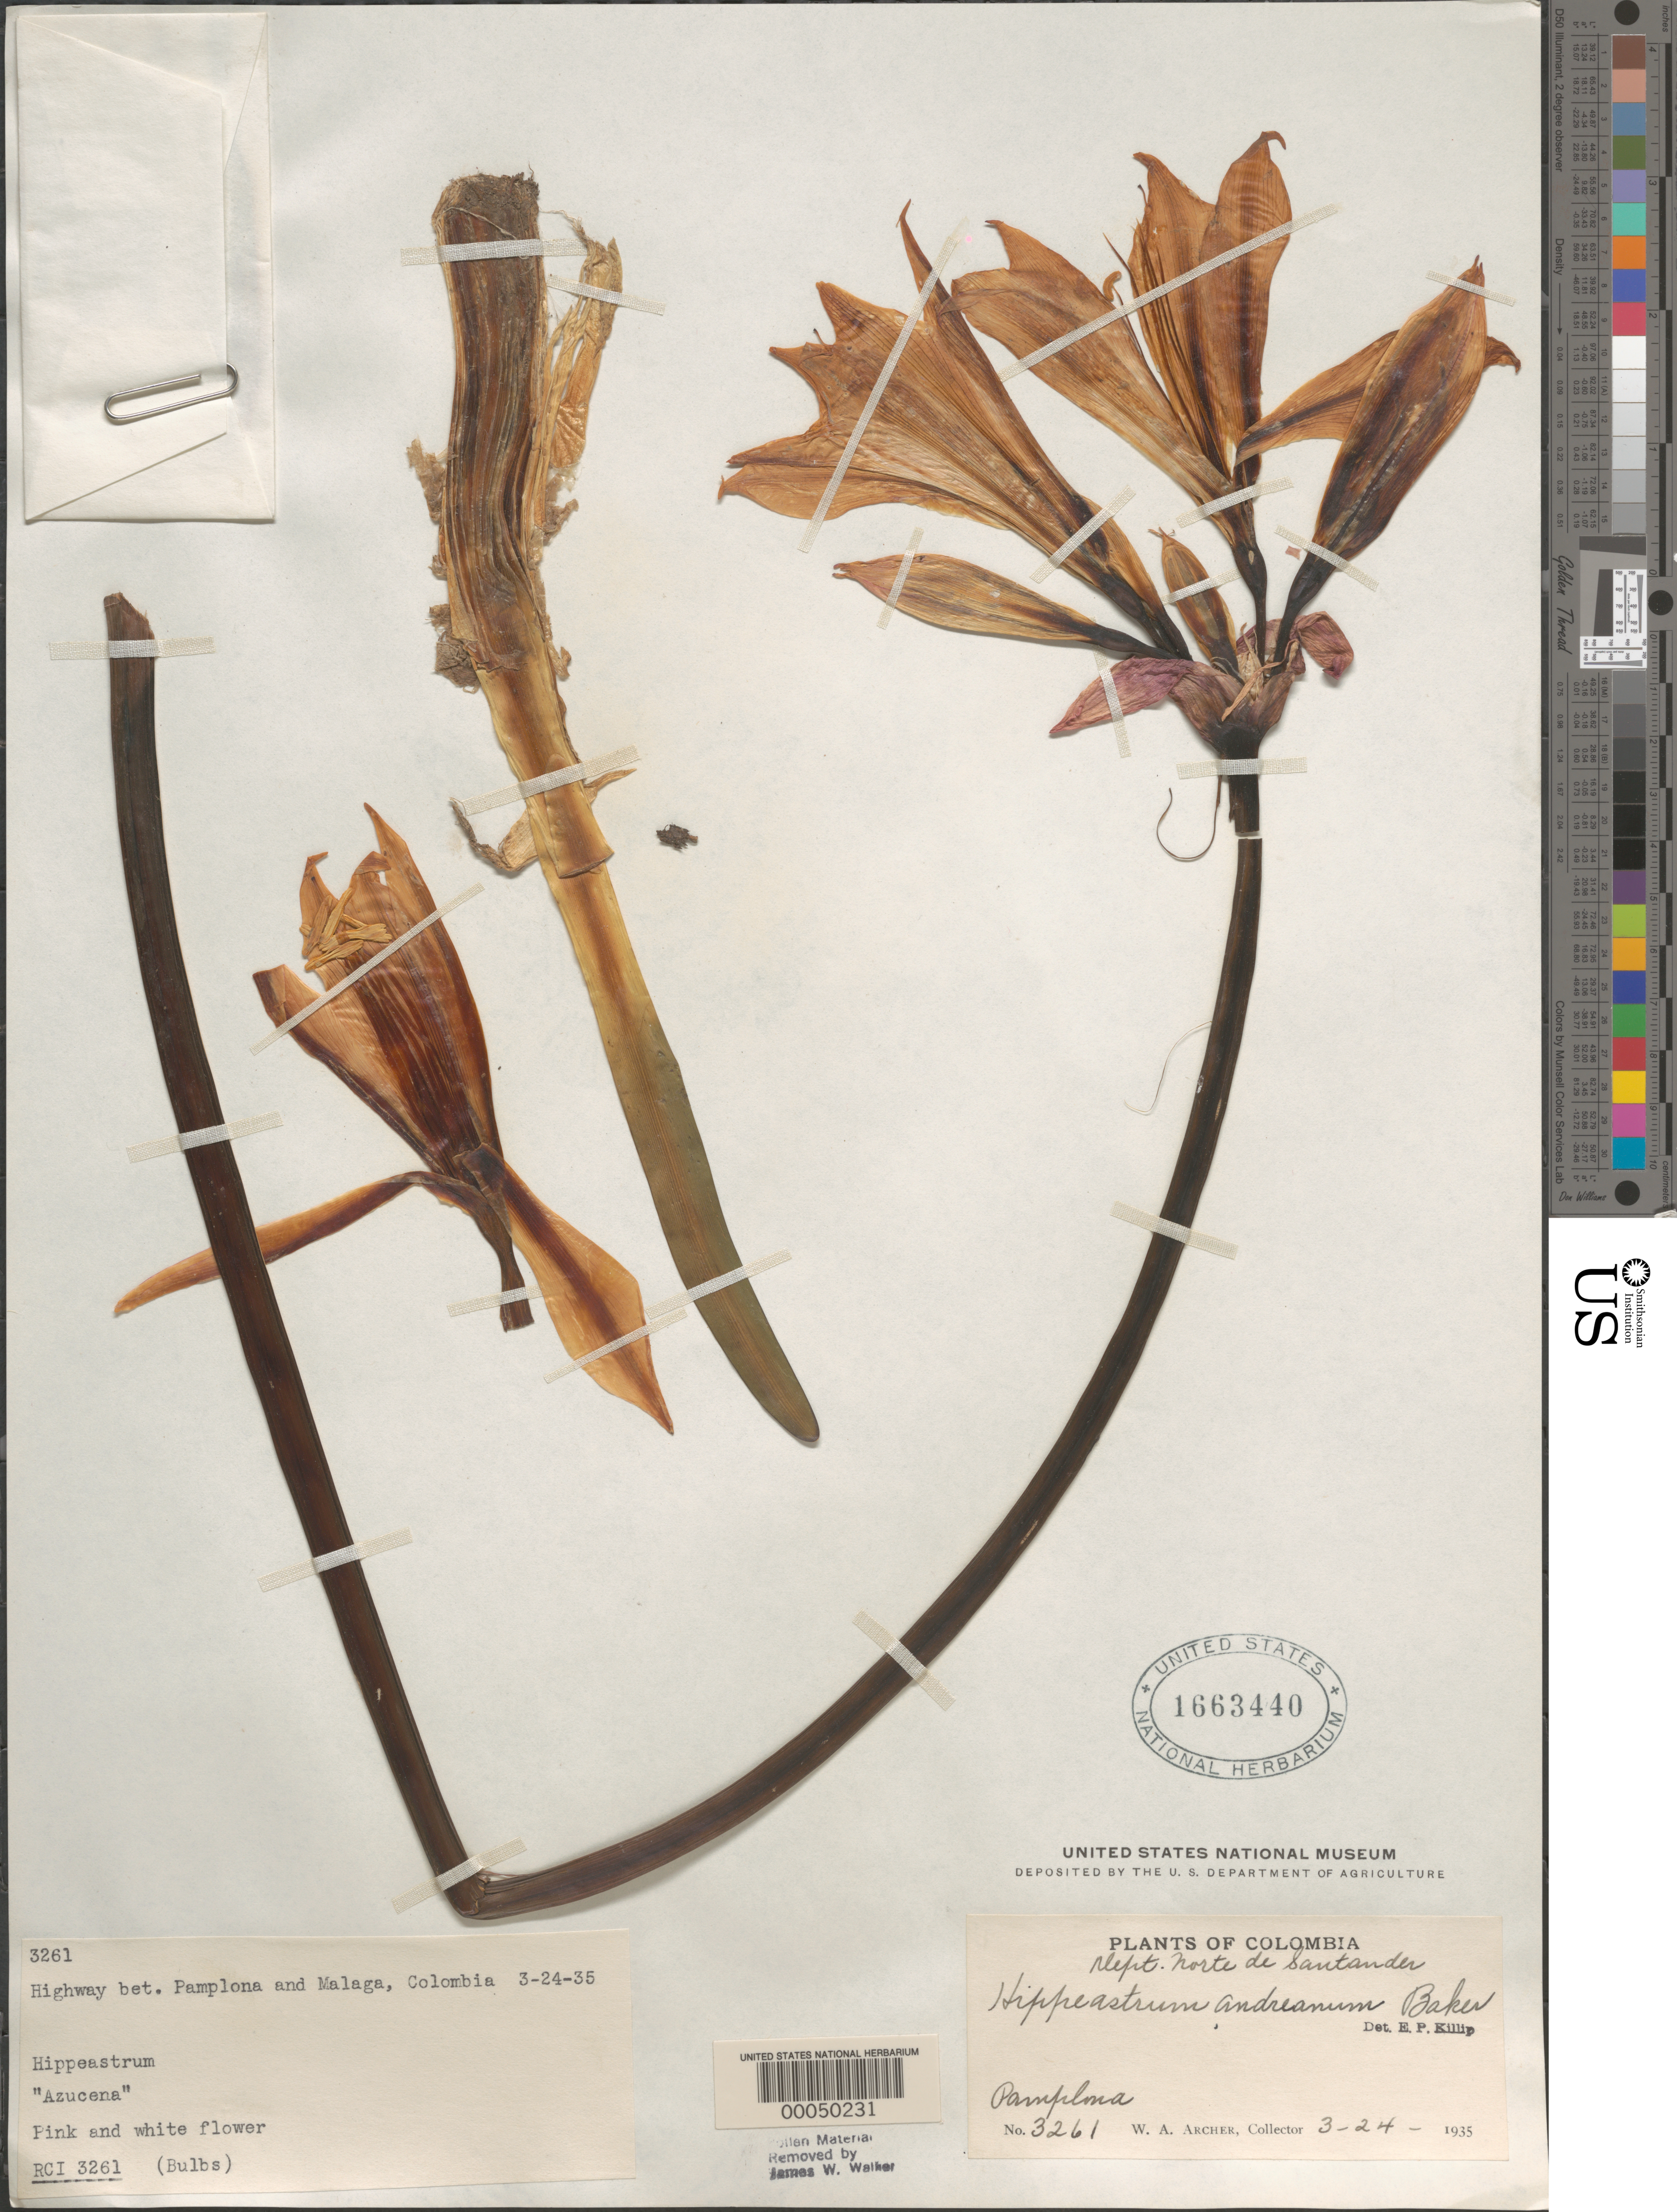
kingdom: Plantae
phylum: Tracheophyta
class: Liliopsida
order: Asparagales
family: Amaryllidaceae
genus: Hippeastrum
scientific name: Hippeastrum andreanum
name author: Baker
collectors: W. Archer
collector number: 3261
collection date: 1935-03-24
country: Colombia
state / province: Norte de Santander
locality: Dept. Norte de Santander. Pamplona. Highway bet. Pamplona and Malaga.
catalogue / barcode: US 1663440